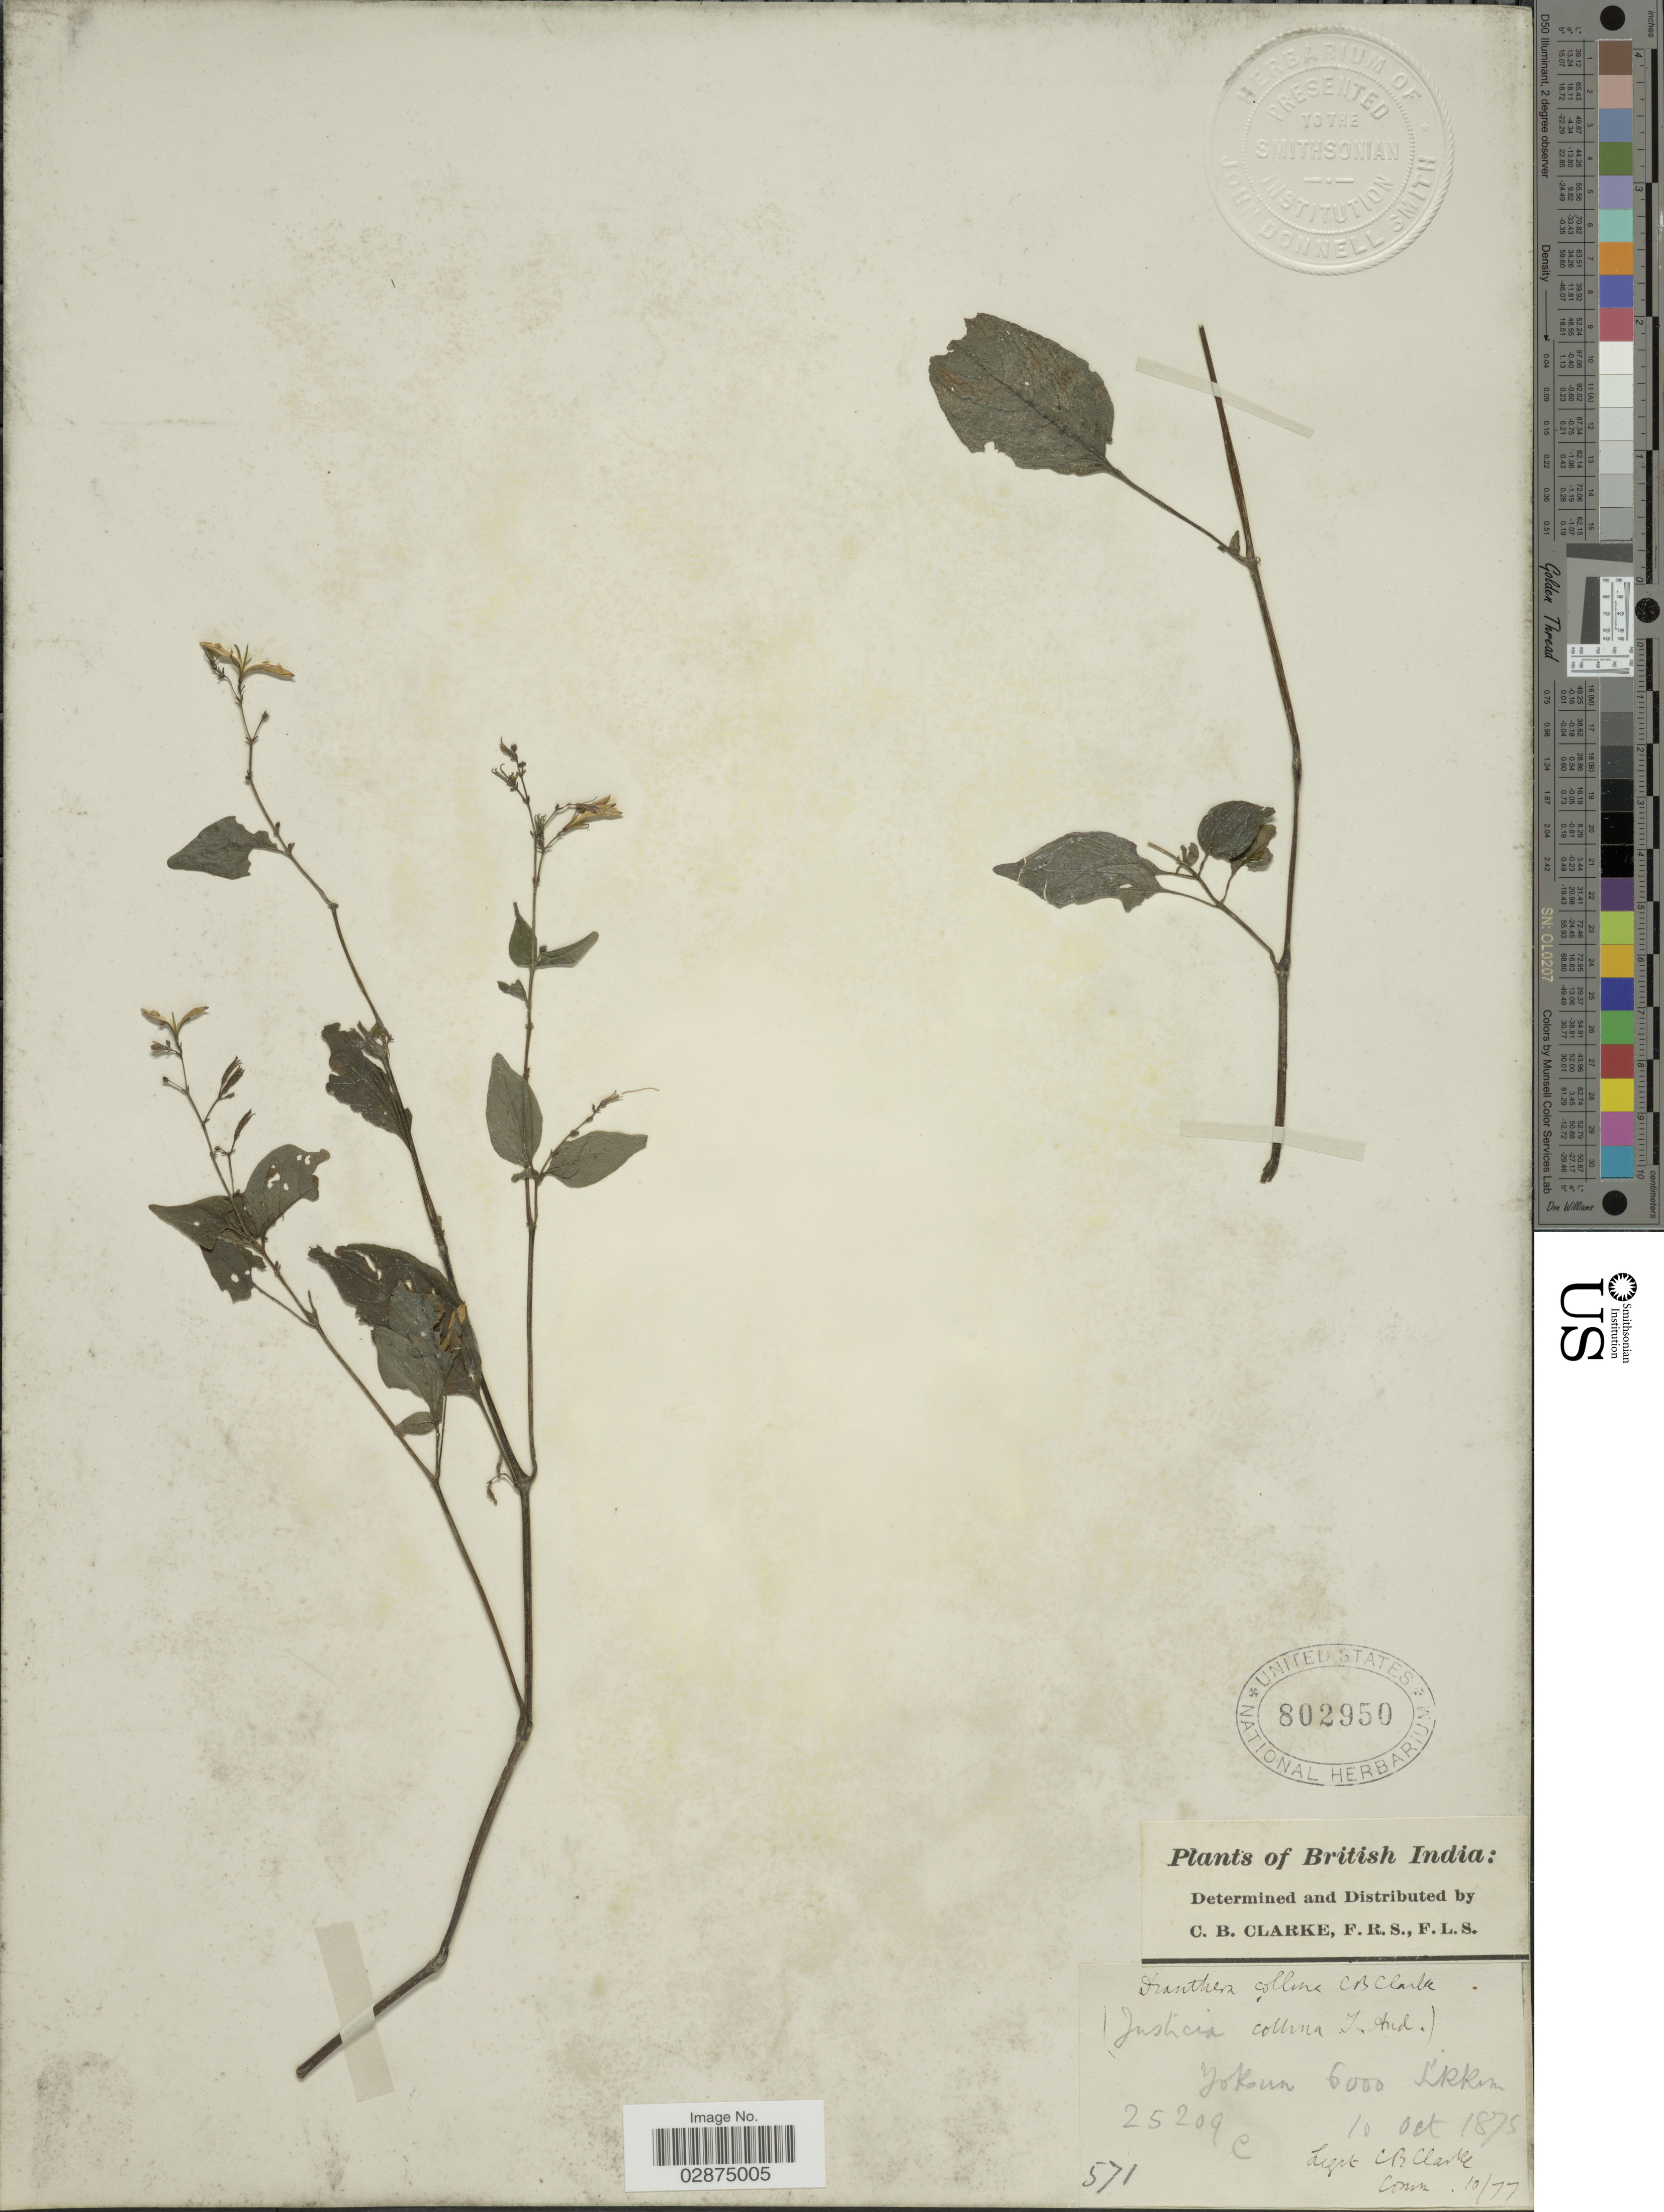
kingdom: Plantae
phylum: Tracheophyta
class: Magnoliopsida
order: Lamiales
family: Acanthaceae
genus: Strophacanthus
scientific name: Strophacanthus sp.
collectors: C. B. Clarke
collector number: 25209C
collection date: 1875-10-10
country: India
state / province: Sikkim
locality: British India. Jokoun [interpreted], Sikkim.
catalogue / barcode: US 802950